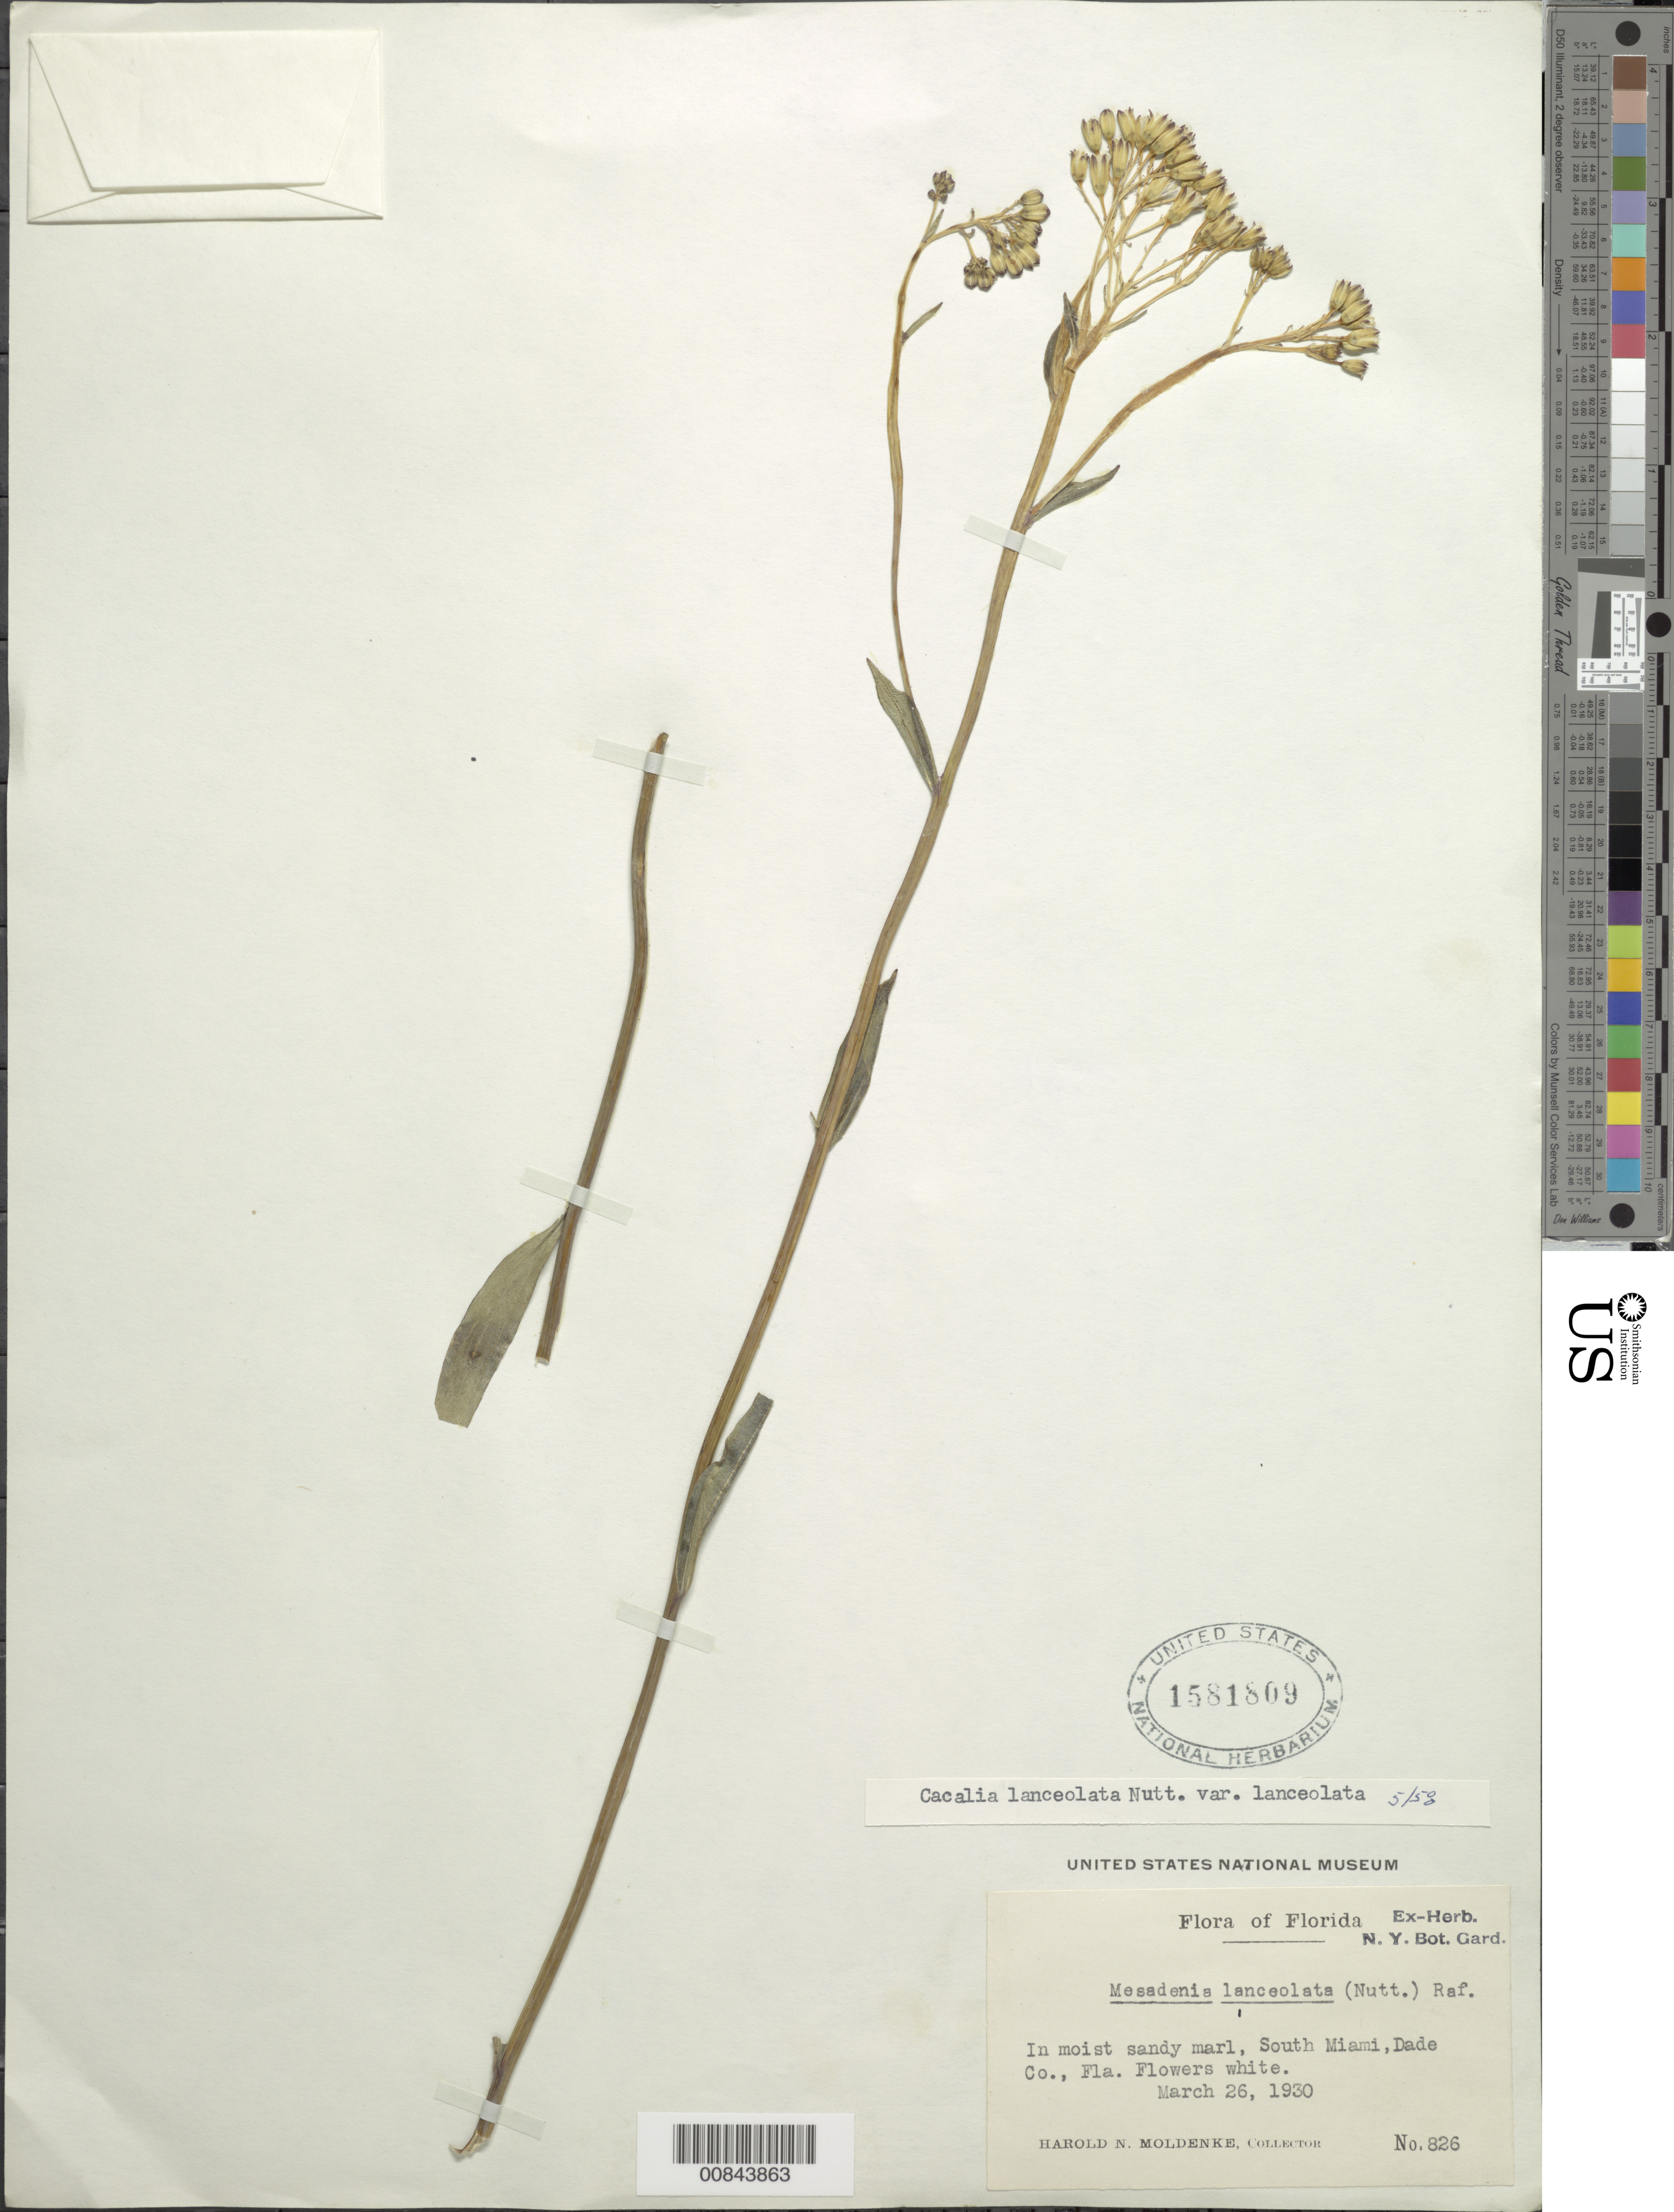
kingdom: Plantae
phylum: Tracheophyta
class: Magnoliopsida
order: Asterales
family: Asteraceae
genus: Arnoglossum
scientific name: Arnoglossum ovatum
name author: (Walter) H. Rob.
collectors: H. N. Moldenke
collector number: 926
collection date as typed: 26 Mar 1930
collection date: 1930-03-26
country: United States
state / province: Florida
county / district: Dade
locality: South Miami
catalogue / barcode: US 1581809